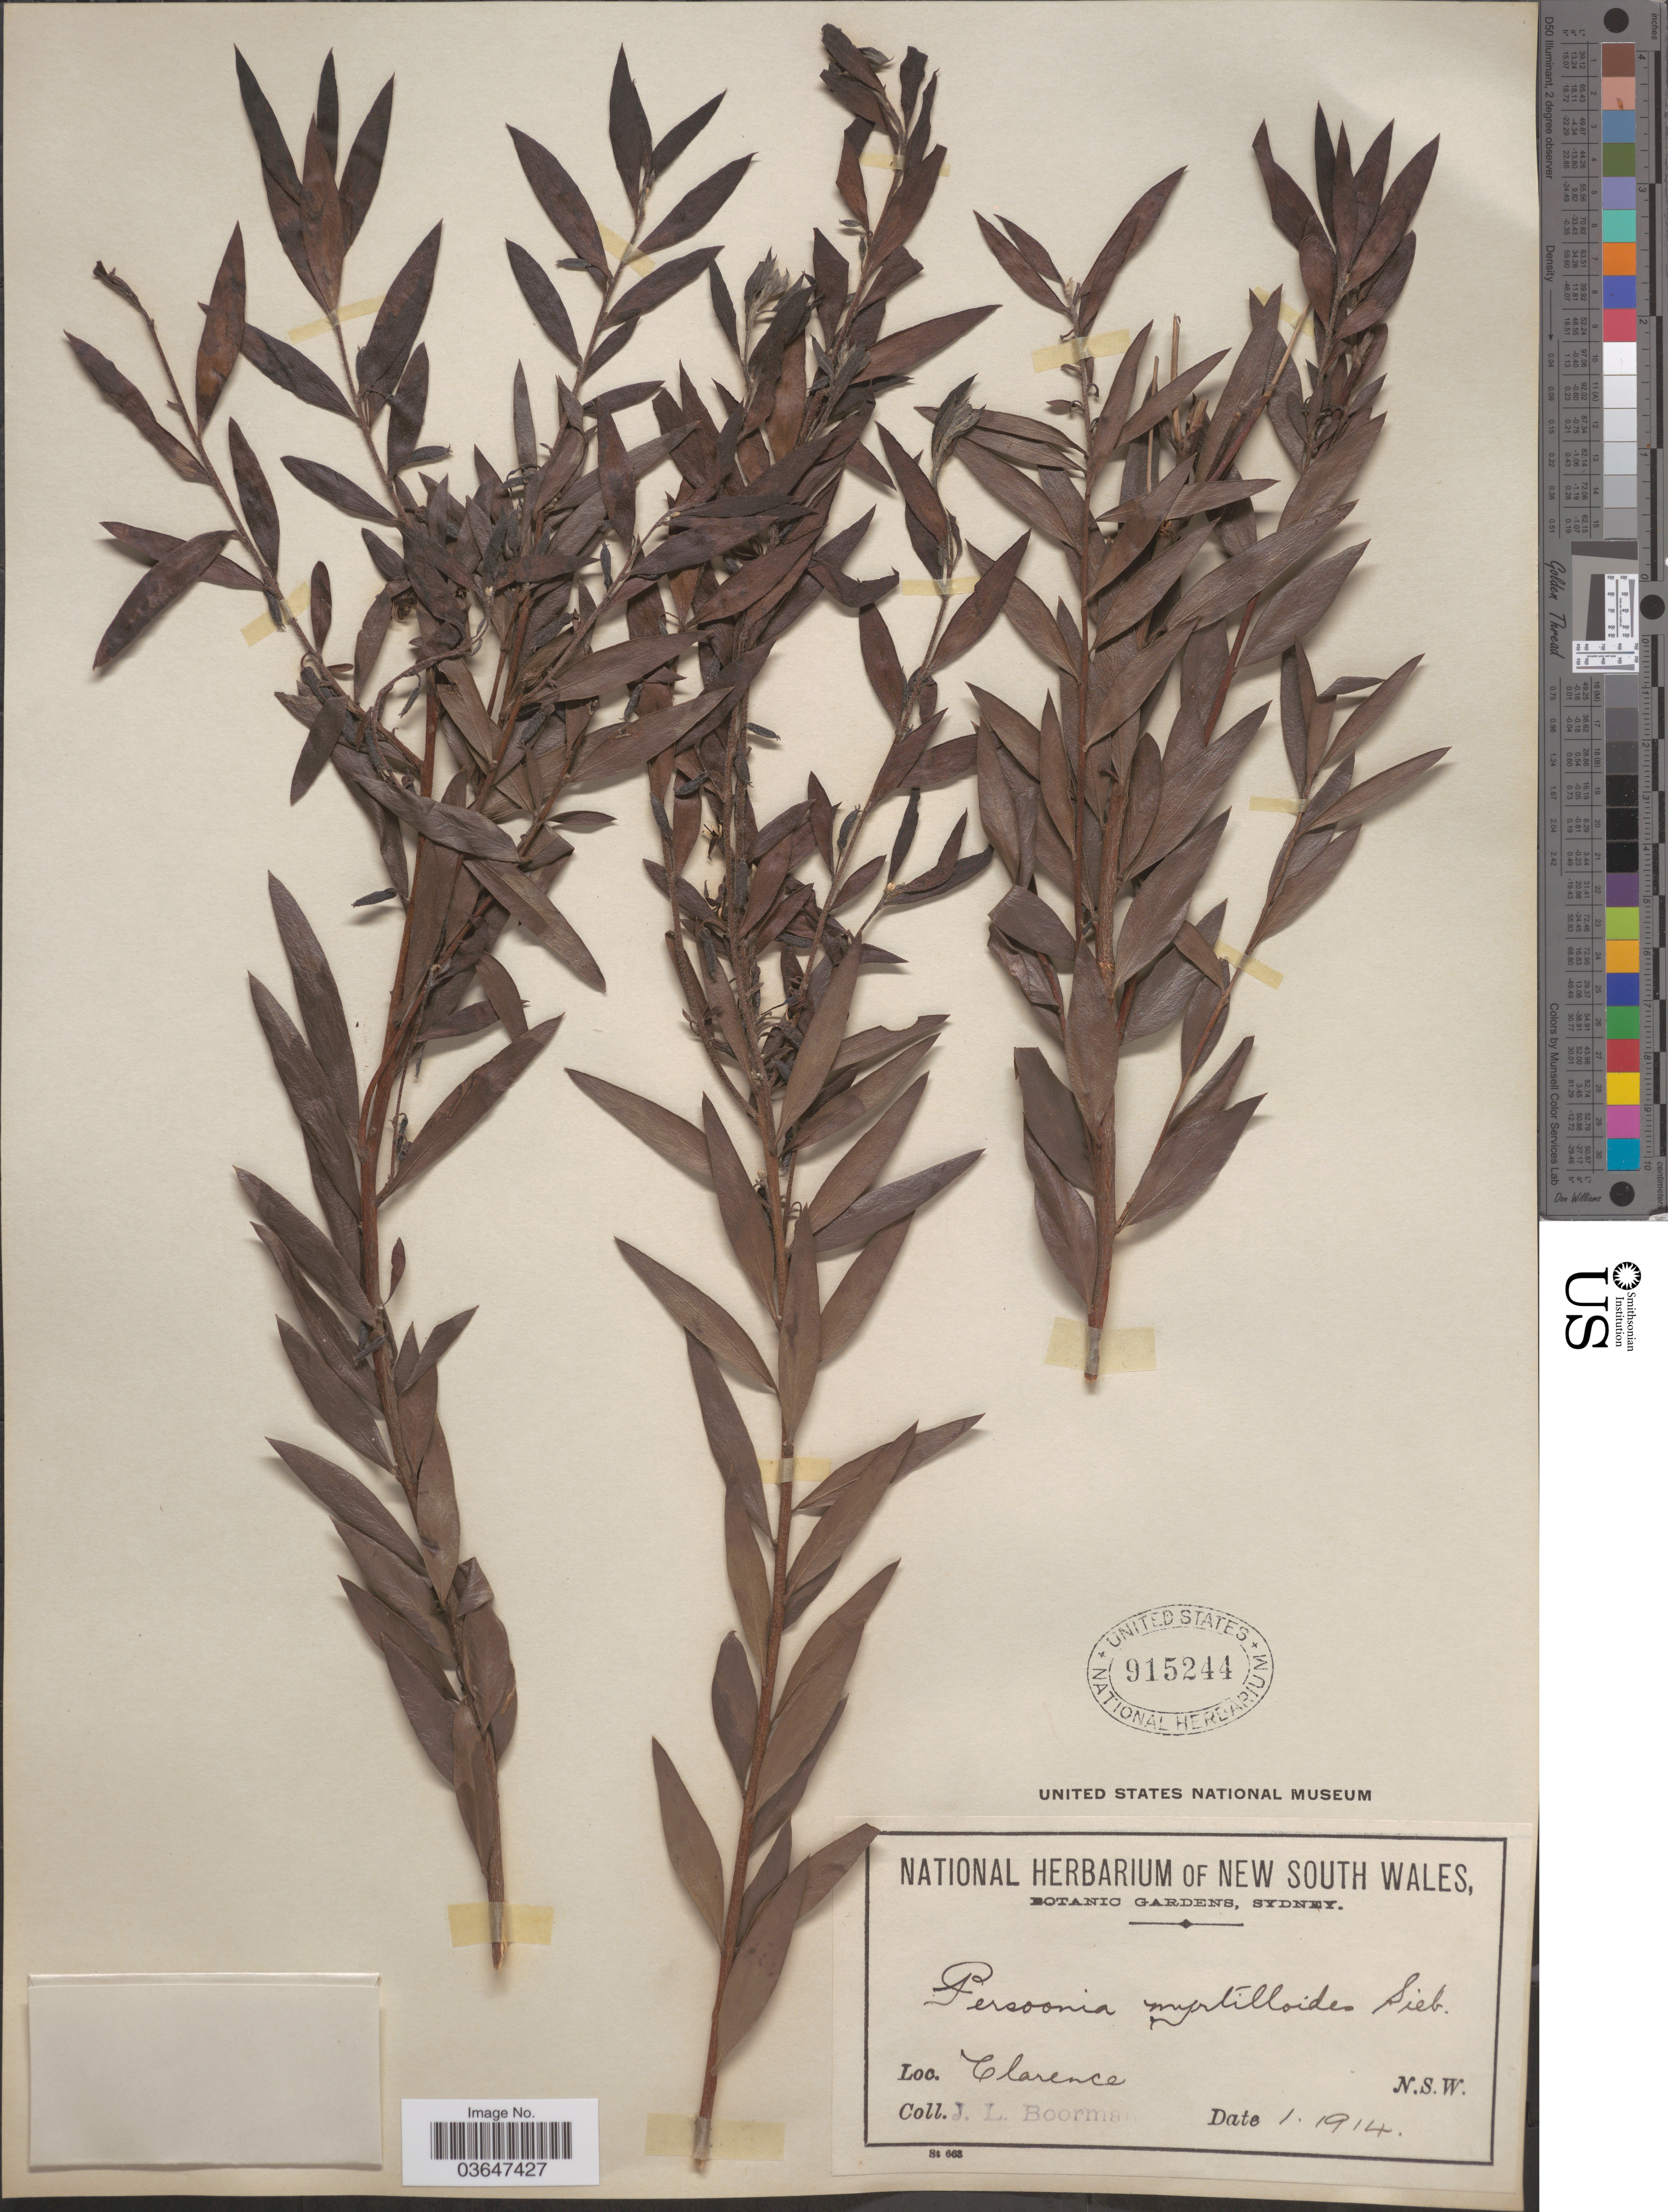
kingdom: Plantae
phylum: Tracheophyta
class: Magnoliopsida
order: Proteales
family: Proteaceae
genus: Persoonia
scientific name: Persoonia myrtilloides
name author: Sieber ex Schult.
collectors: J. Boorman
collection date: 1914-01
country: Australia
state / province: New South Wales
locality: Clarence.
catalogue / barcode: US 915244